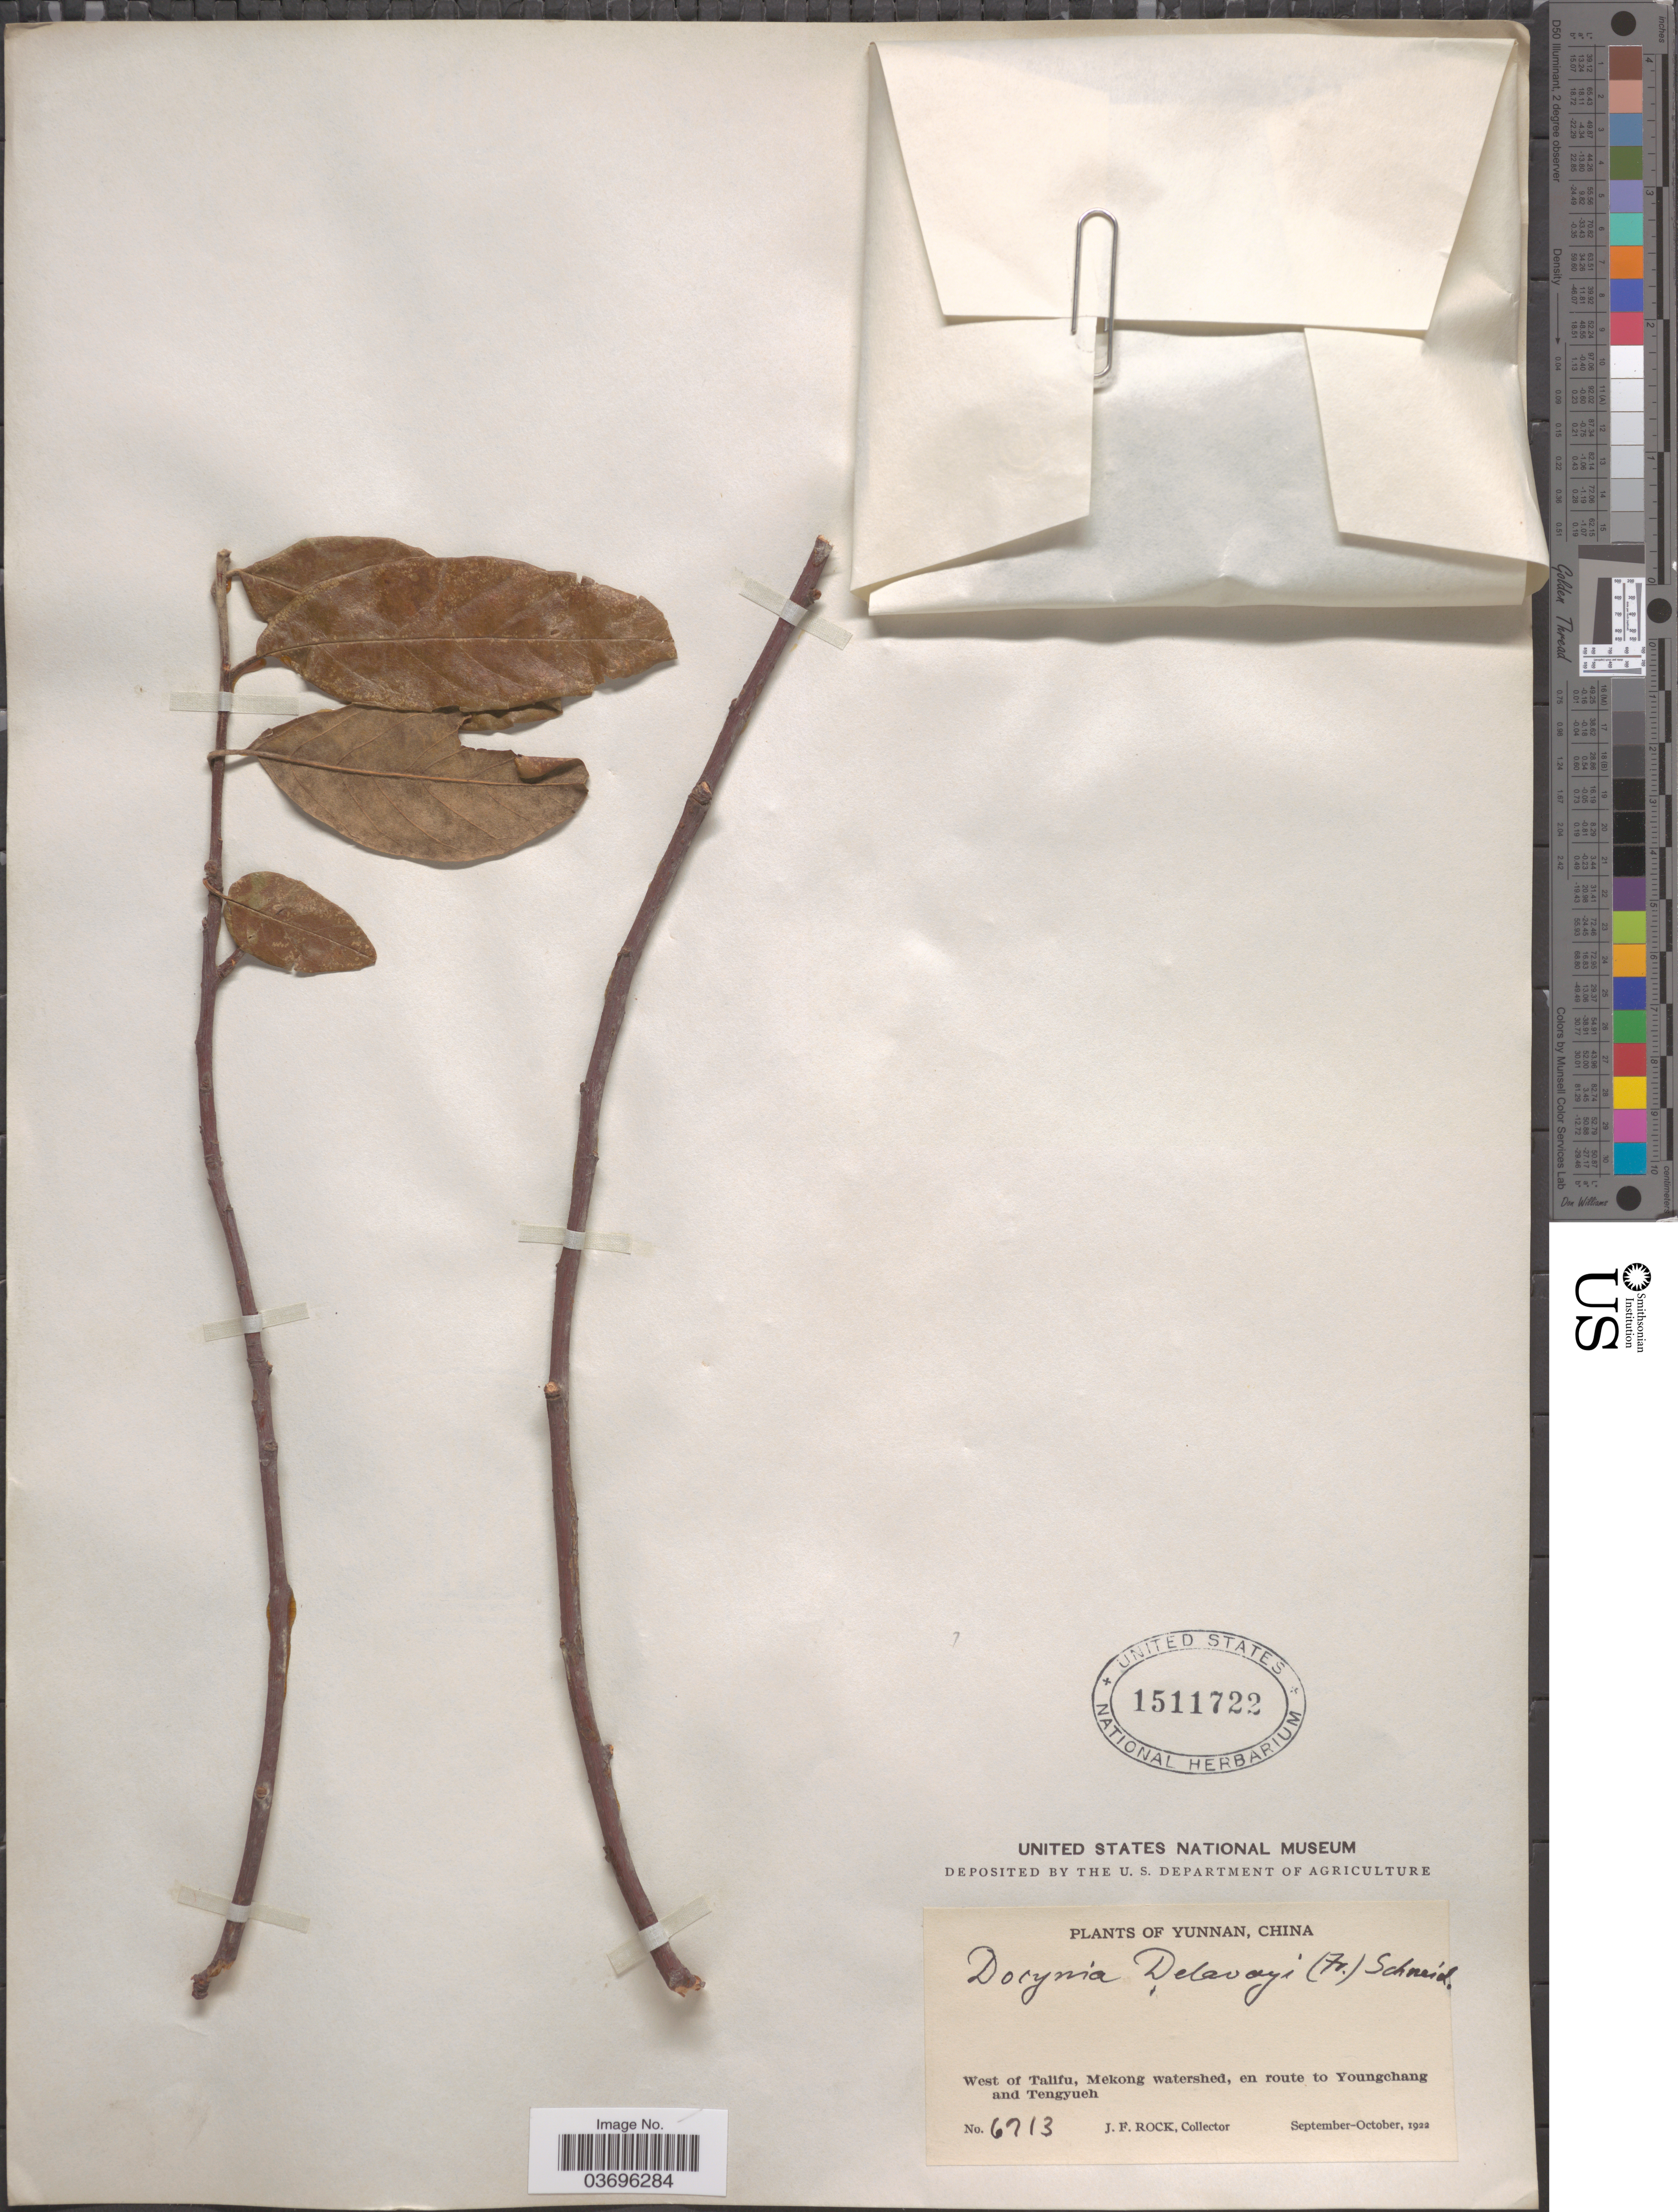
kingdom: Plantae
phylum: Tracheophyta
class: Magnoliopsida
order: Rosales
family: Rosaceae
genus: Docynia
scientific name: Docynia delavayi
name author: C.K. Schneid.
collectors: J. Rock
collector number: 6713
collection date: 1922-09/1922-10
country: China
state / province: Yunnan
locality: West of Talifu, Mekong watershed, en route to Youngchang and Tengyueh.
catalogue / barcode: US 1511722